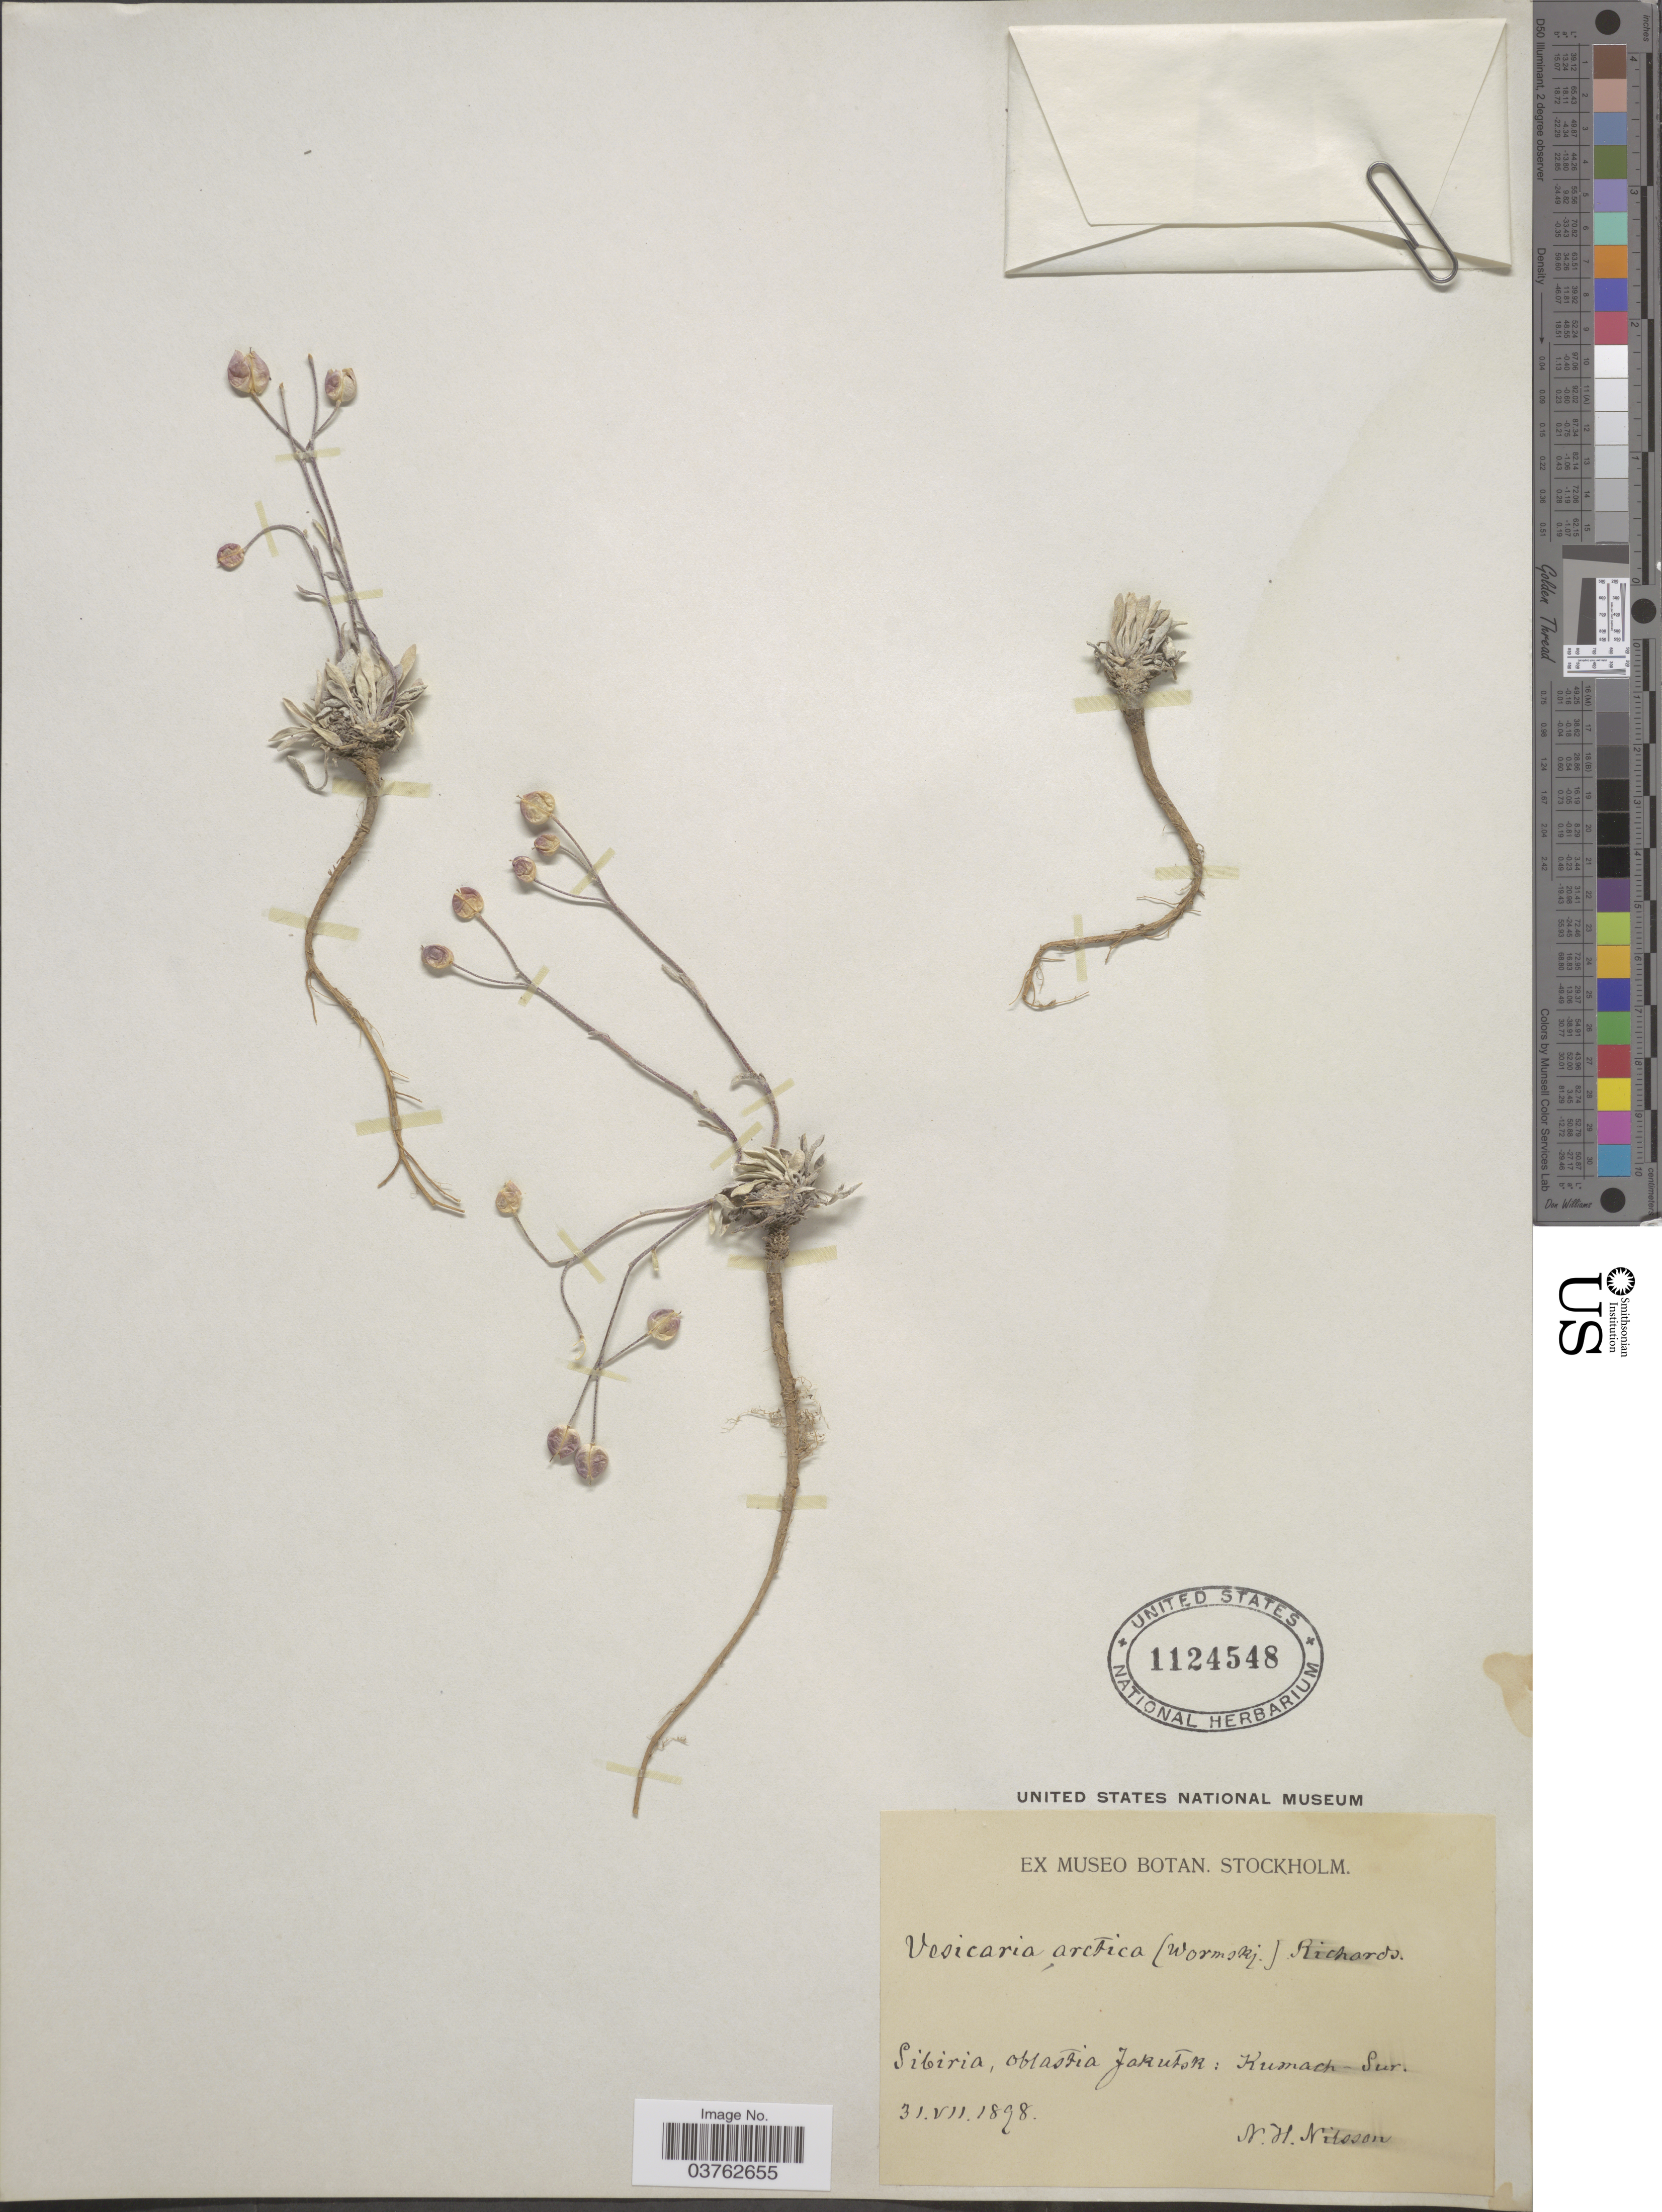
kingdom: Plantae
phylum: Tracheophyta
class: Magnoliopsida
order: Brassicales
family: Brassicaceae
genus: Physaria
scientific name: Physaria arctica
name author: (Wormsk. ex Hornem.) O'Kane & Al-Shehbaz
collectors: N. H. Nilsson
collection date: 1898-07-31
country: Russian Federation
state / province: Sakha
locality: Sibiria, oblastia Jakutsk: Kumach-Sur.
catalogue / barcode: US 1124548